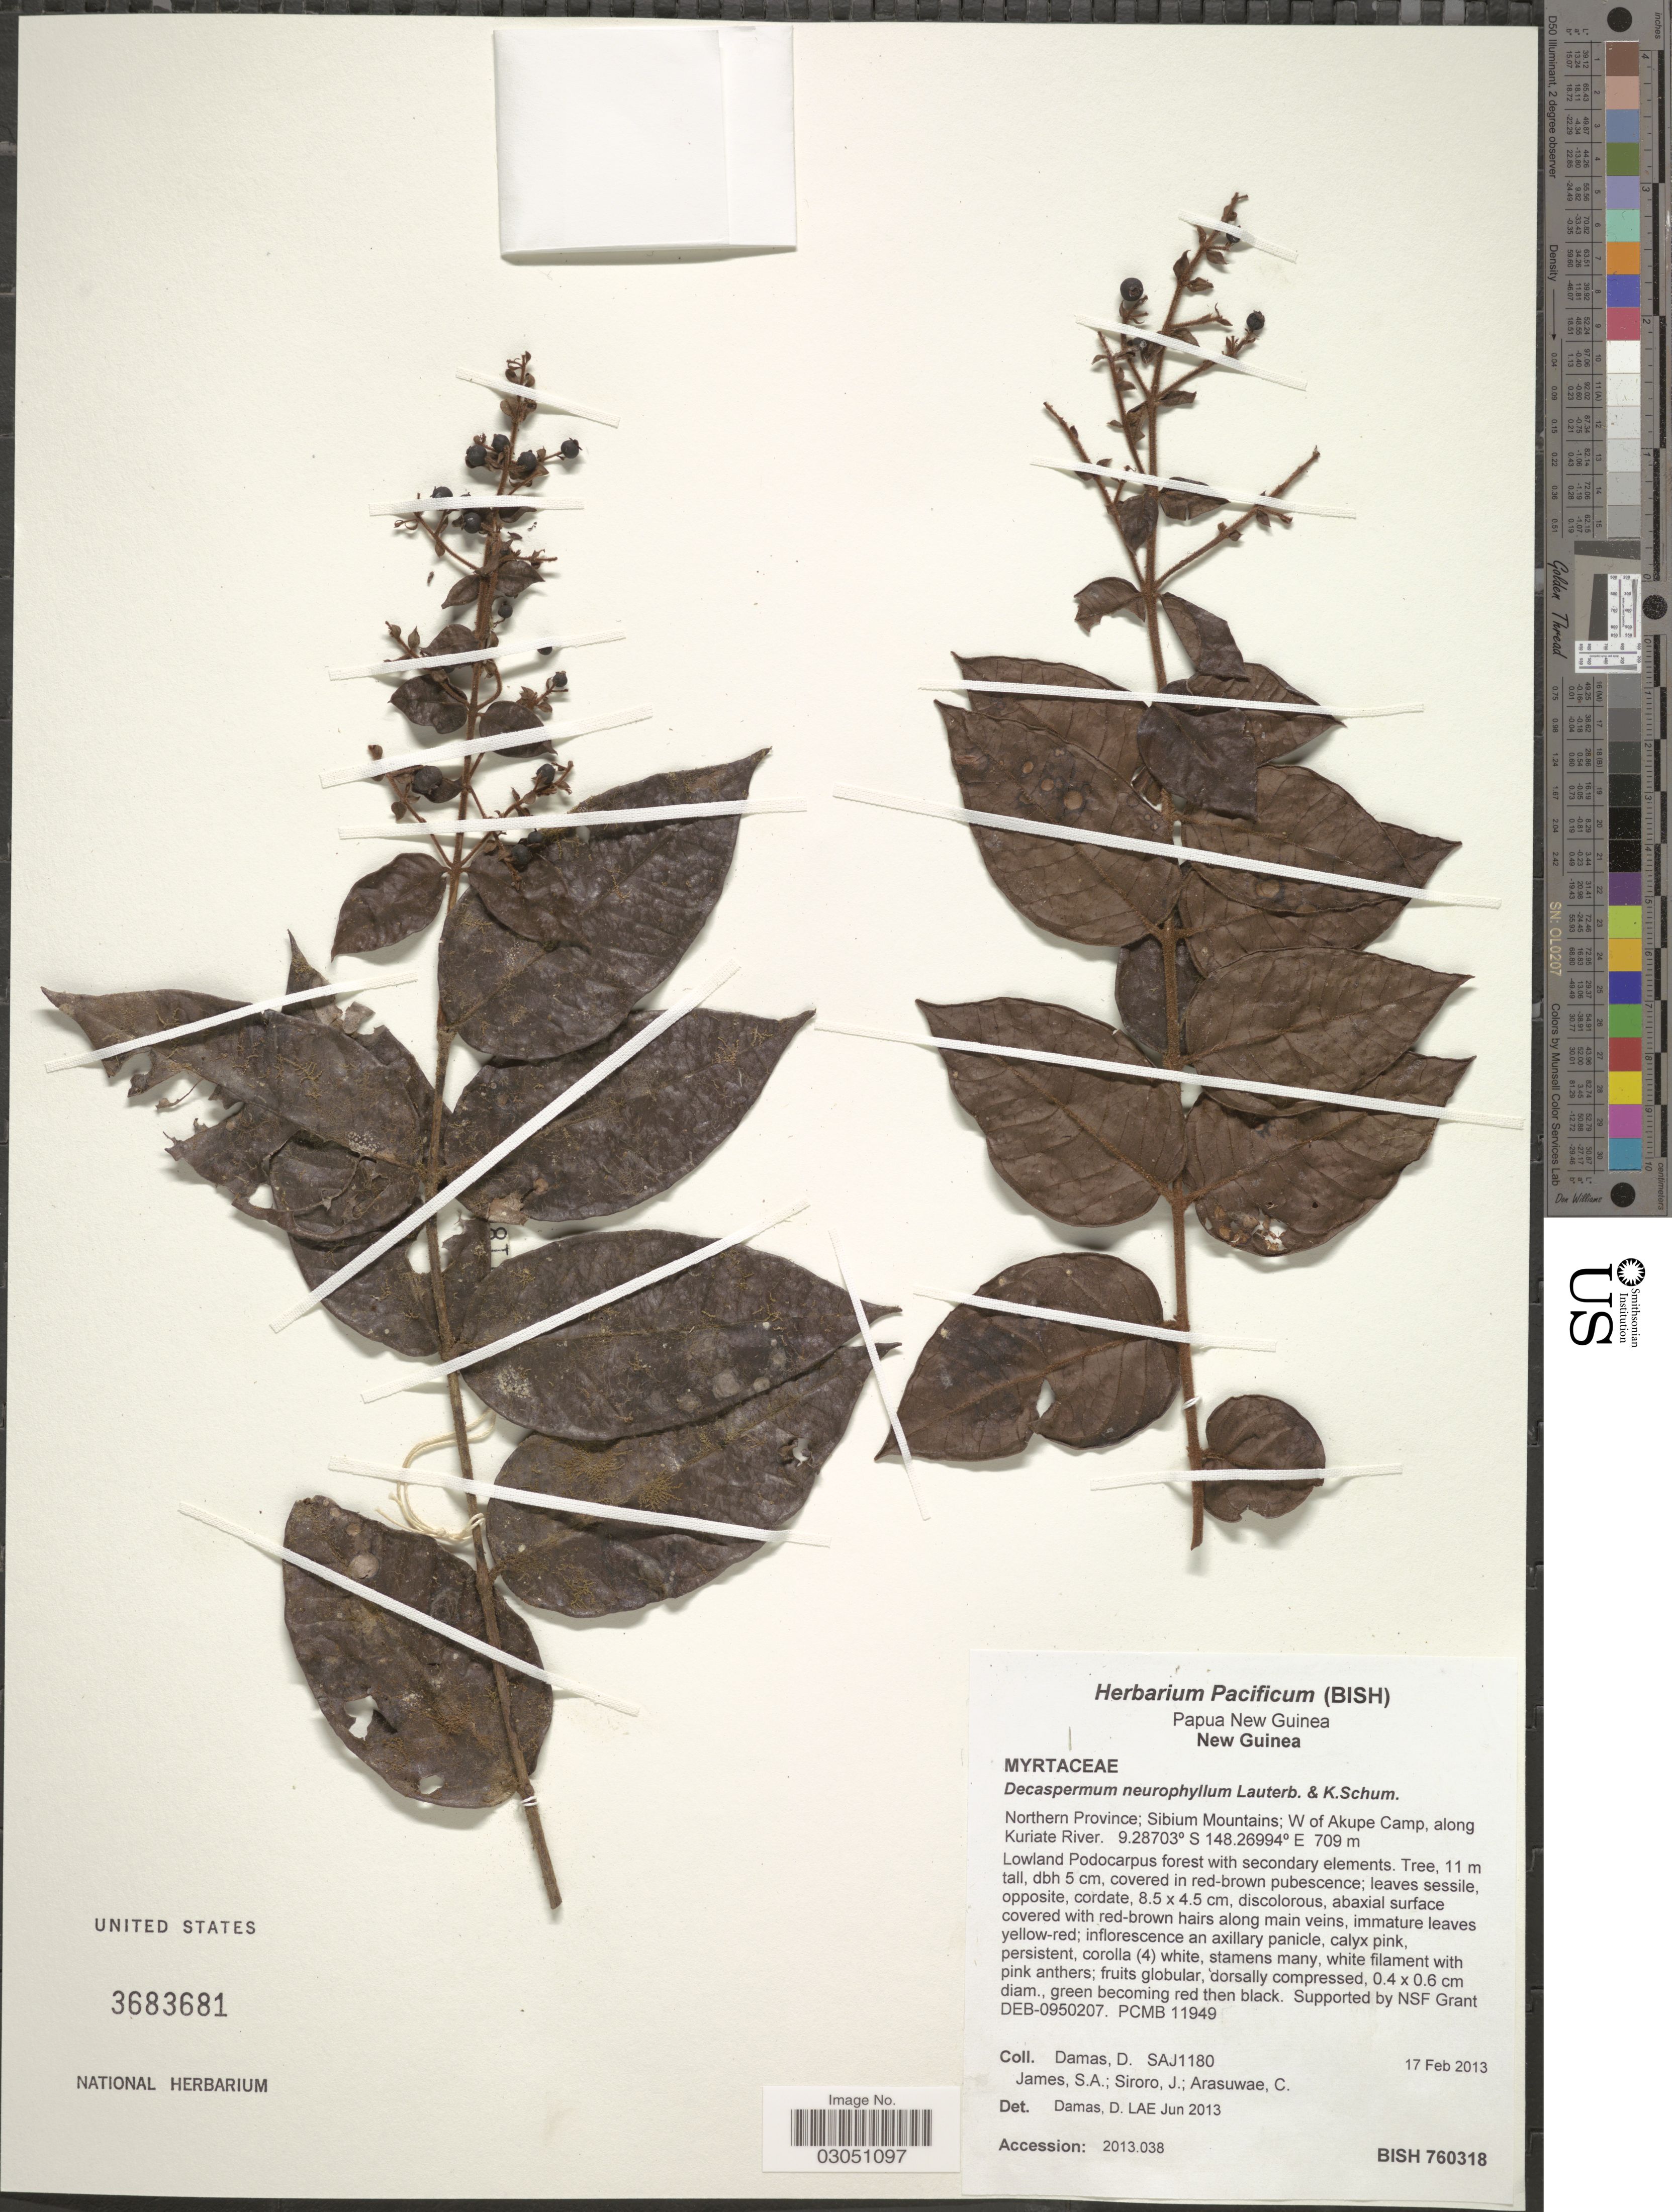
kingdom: Plantae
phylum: Tracheophyta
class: Magnoliopsida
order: Myrtales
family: Myrtaceae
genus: Decaspermum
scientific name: Decaspermum neurophyllum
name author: K. Schum. & Lauterb.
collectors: D. Damas, S. James, J. Siroro & C. Arasuwae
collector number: SAJ1180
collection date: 2013-02-17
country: Papua New Guinea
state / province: Northern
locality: New Guinea. Northern Province; Sibium Mountains; W of Akupe Camp, along Kuriate River.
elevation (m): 709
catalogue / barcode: US 3683681